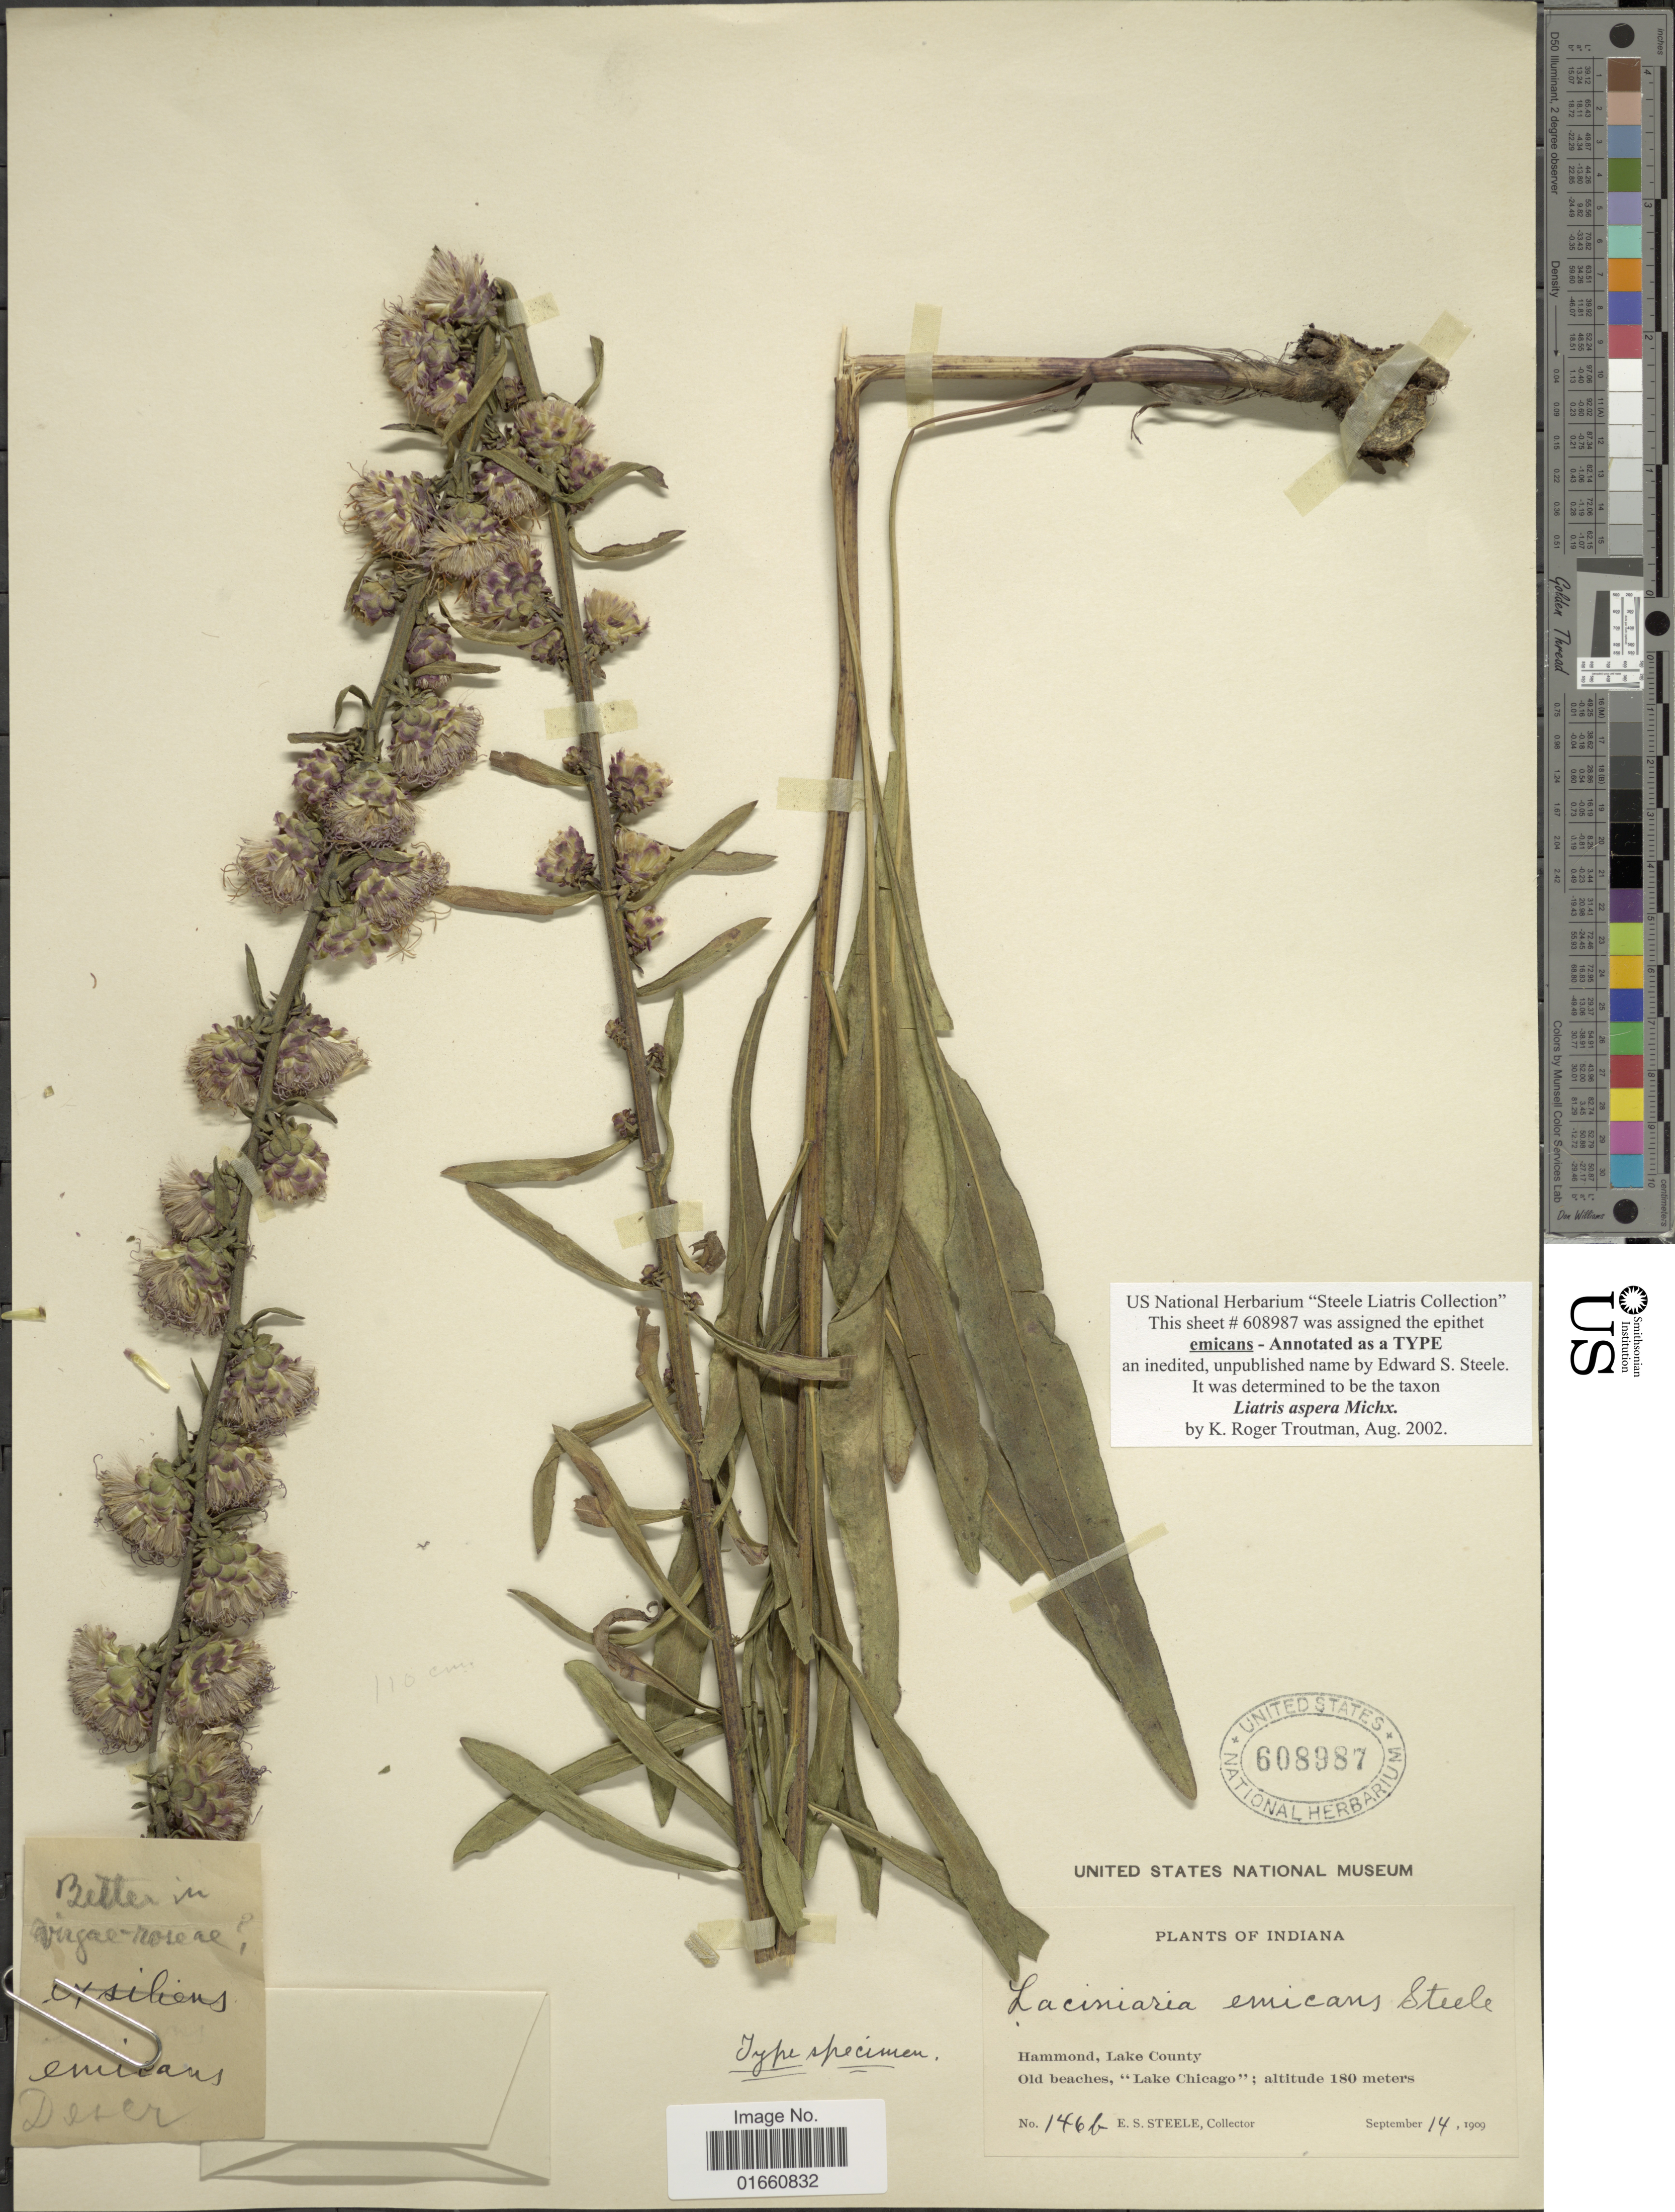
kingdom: Plantae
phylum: Tracheophyta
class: Magnoliopsida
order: Asterales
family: Asteraceae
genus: Liatris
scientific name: Liatris aspera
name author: Michx.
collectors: E. Steele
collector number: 146b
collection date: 1909-09-14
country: United States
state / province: Indiana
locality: Hammond, Lake County, Old beaches, "Lake Chicago"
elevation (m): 180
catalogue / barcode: US 608987